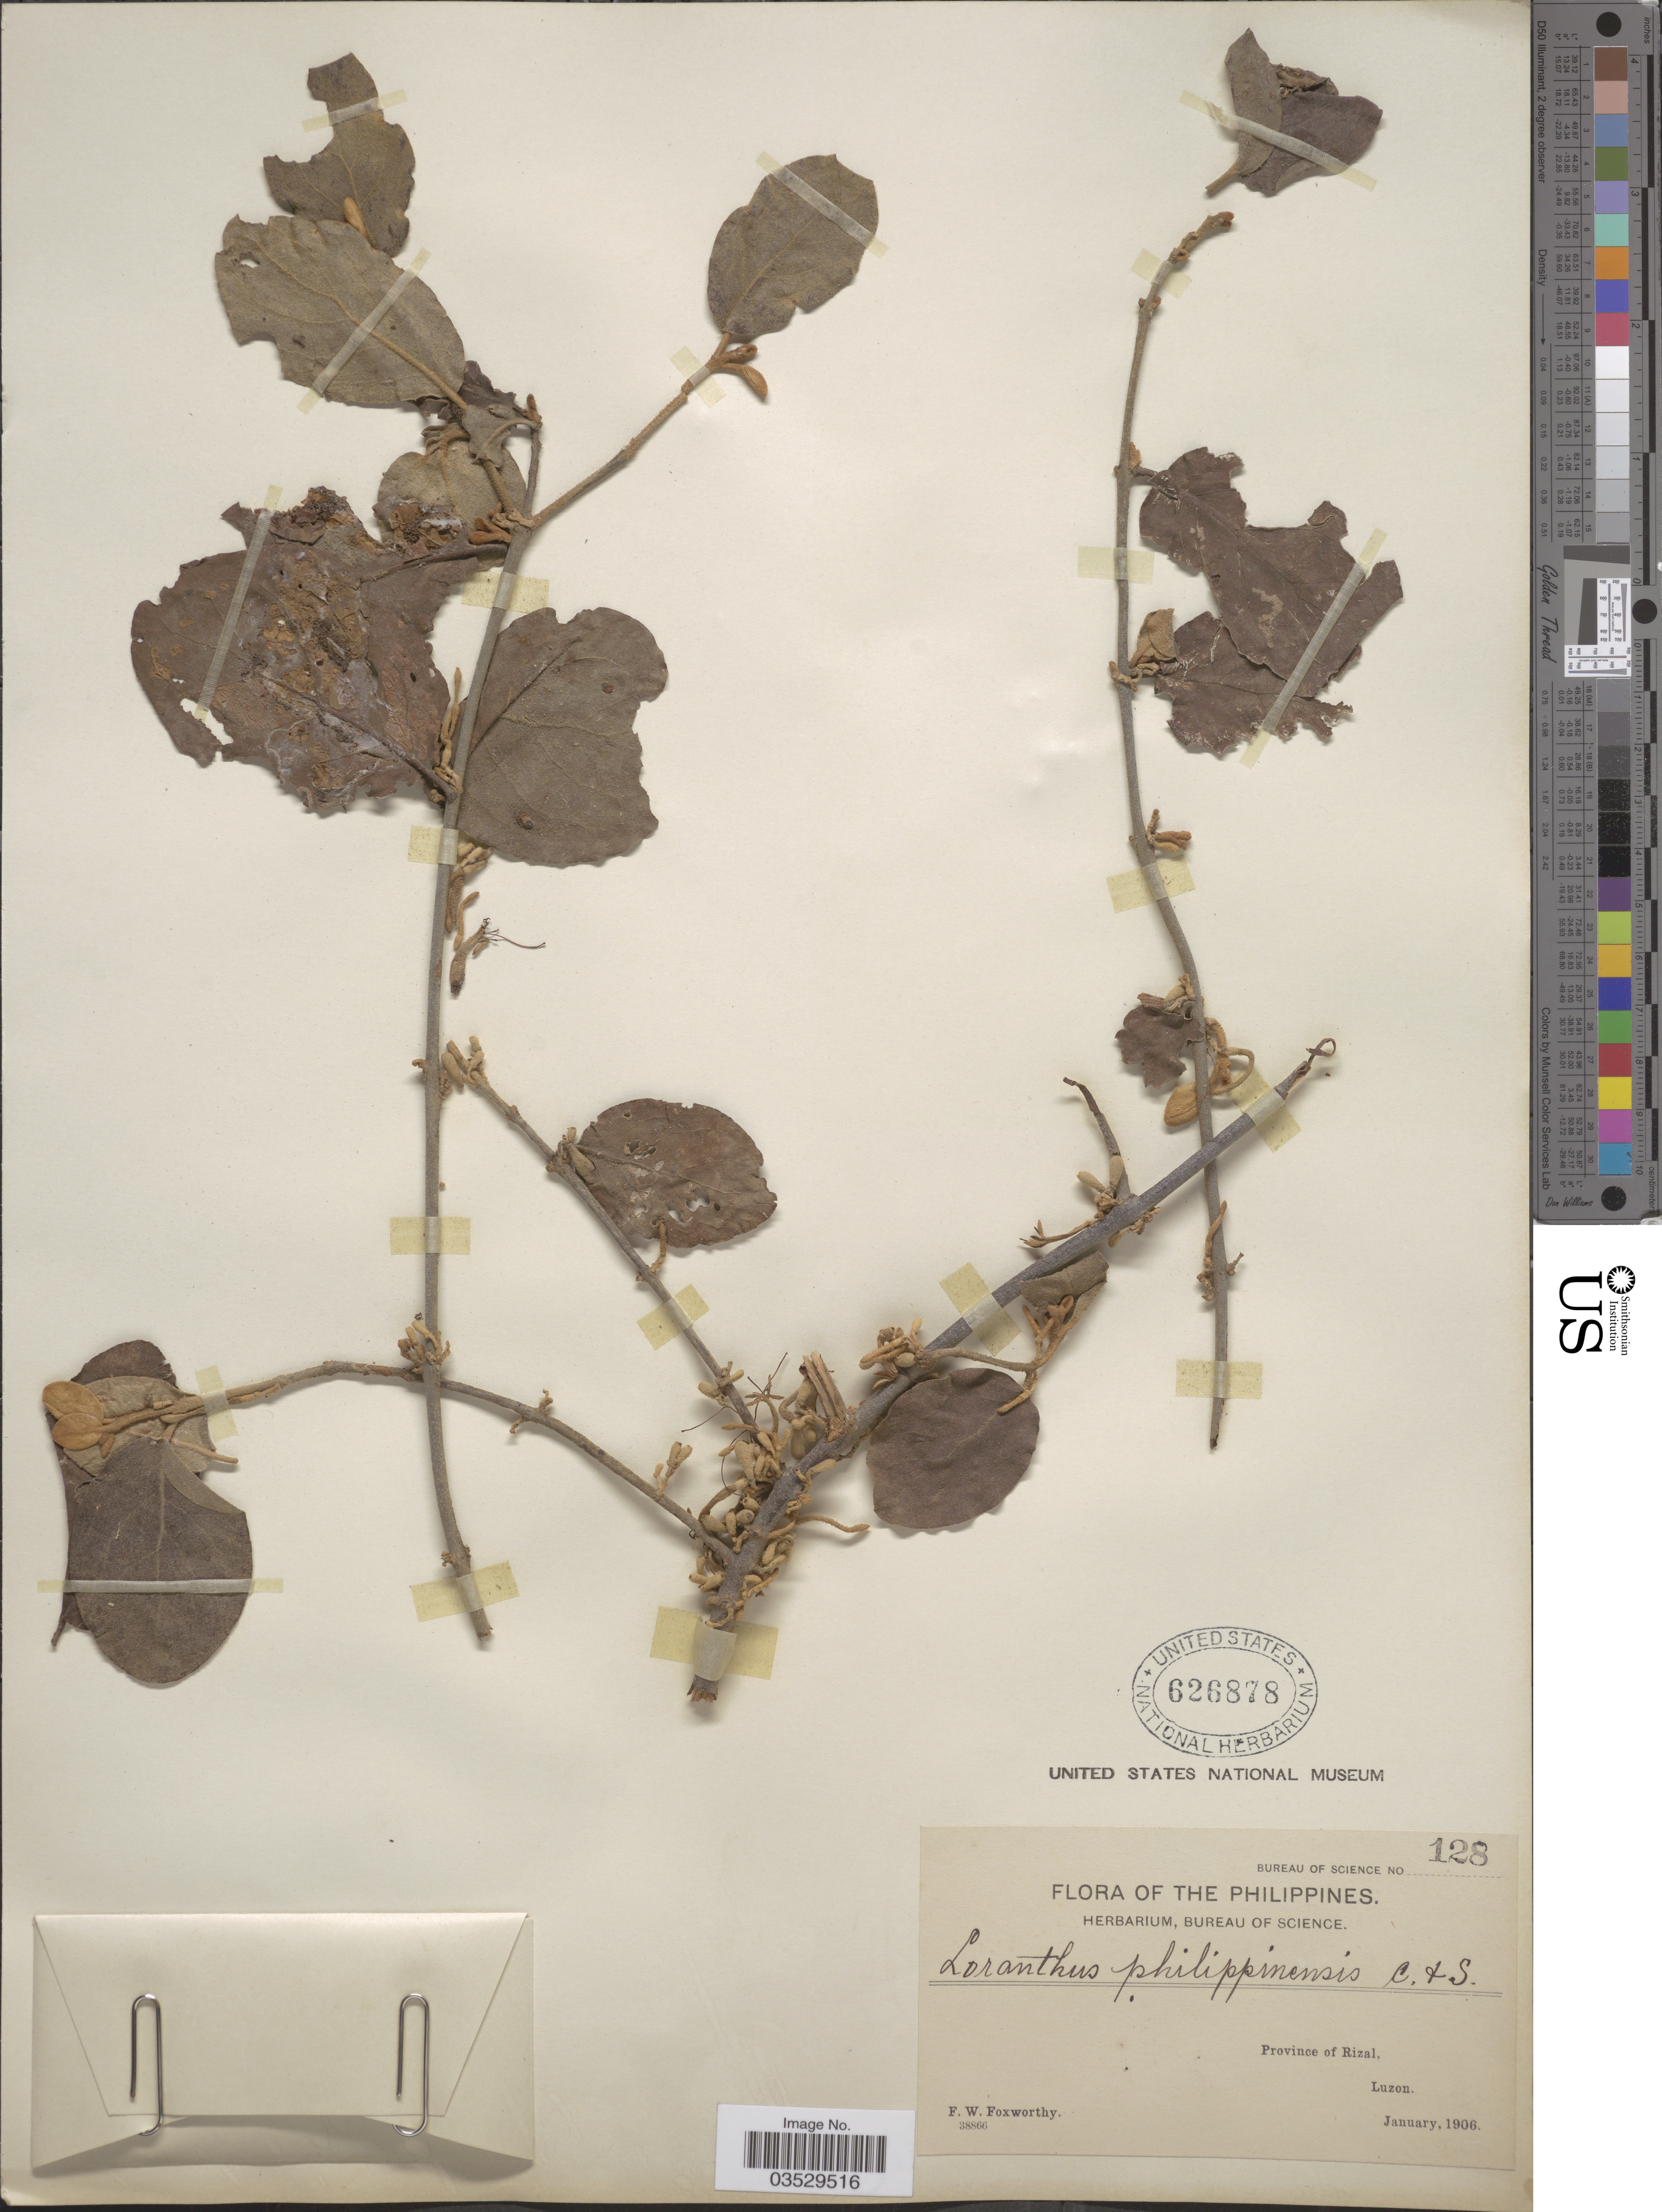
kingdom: Plantae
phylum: Tracheophyta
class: Magnoliopsida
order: Santalales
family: Loranthaceae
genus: Scurrula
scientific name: Scurrula atropurpurea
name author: (Blume) Danser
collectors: F. W. Foxworthy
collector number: Bureau of Science 128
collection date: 1906-01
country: Philippines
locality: Province of Rizal, Luzon.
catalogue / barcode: US 626878